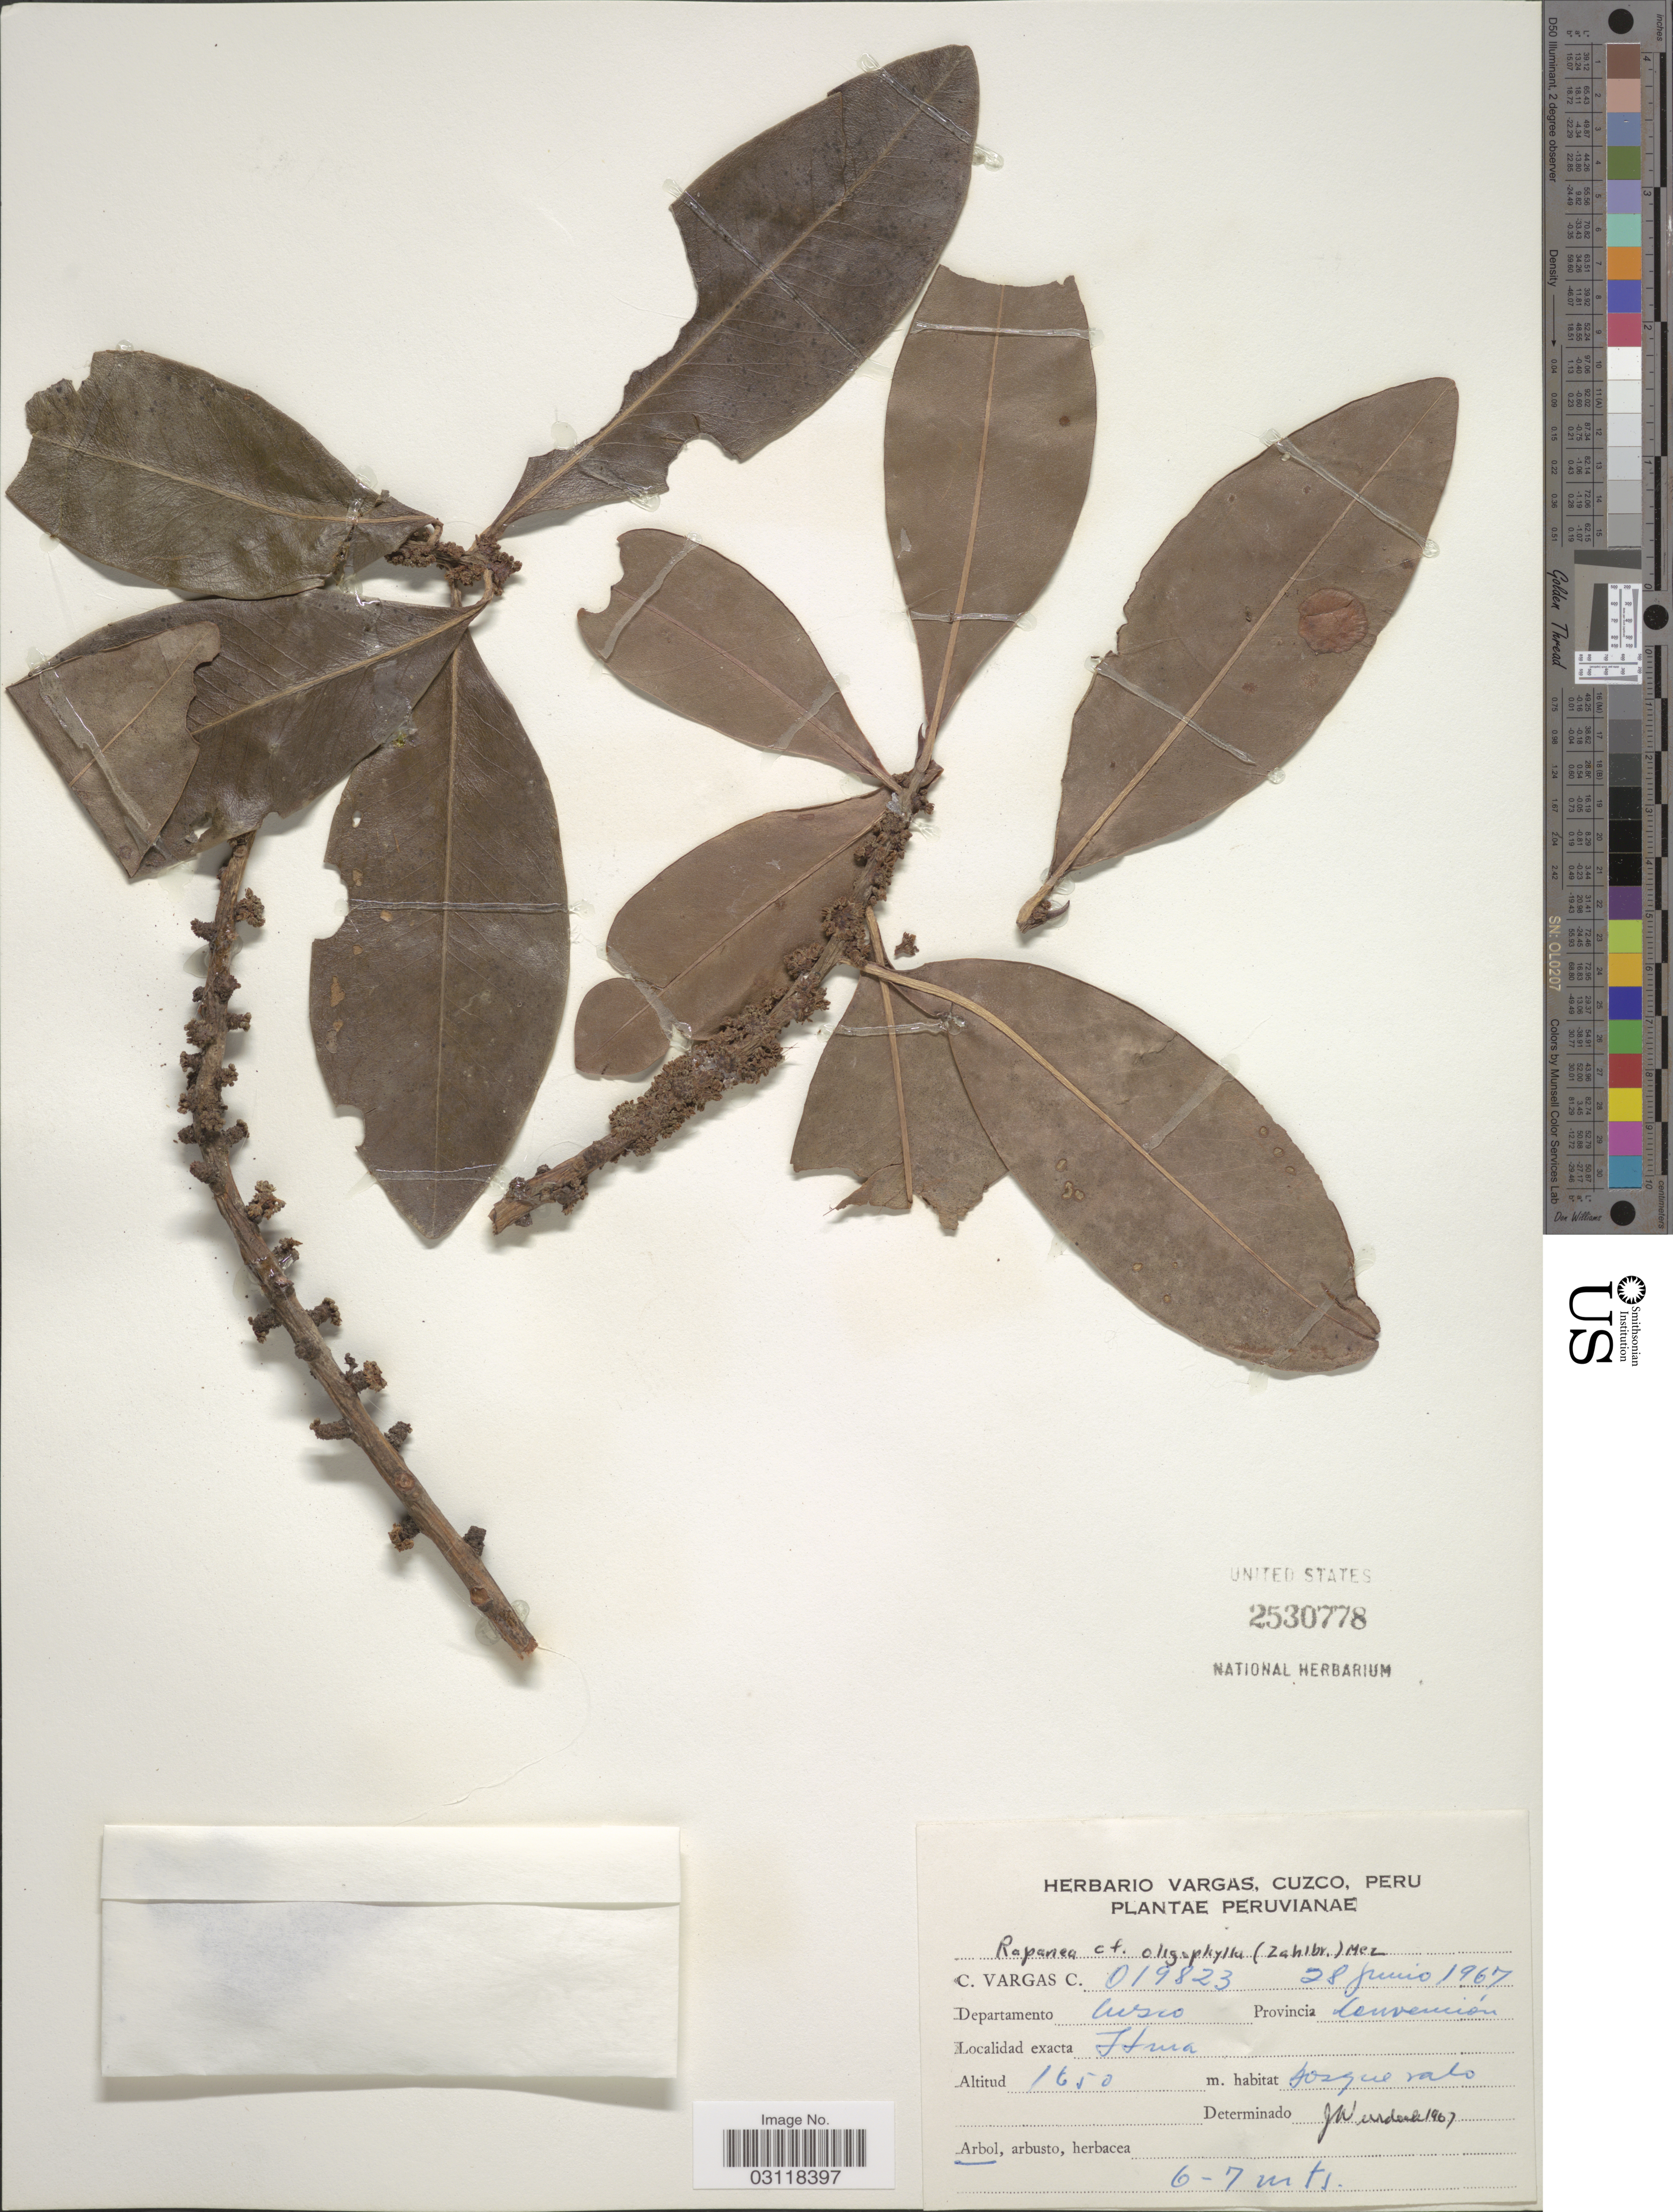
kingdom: Plantae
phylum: Tracheophyta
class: Magnoliopsida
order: Ericales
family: Primulaceae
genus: Rapanea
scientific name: Rapanea oligophylla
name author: (Zahlbr.) Mez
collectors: C. Vargas Calderón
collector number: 019823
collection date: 1967-06-28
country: Peru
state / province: Cusco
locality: Departamento Cuzco. Provincia Convención. Ituna.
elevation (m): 1650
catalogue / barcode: US 2530778